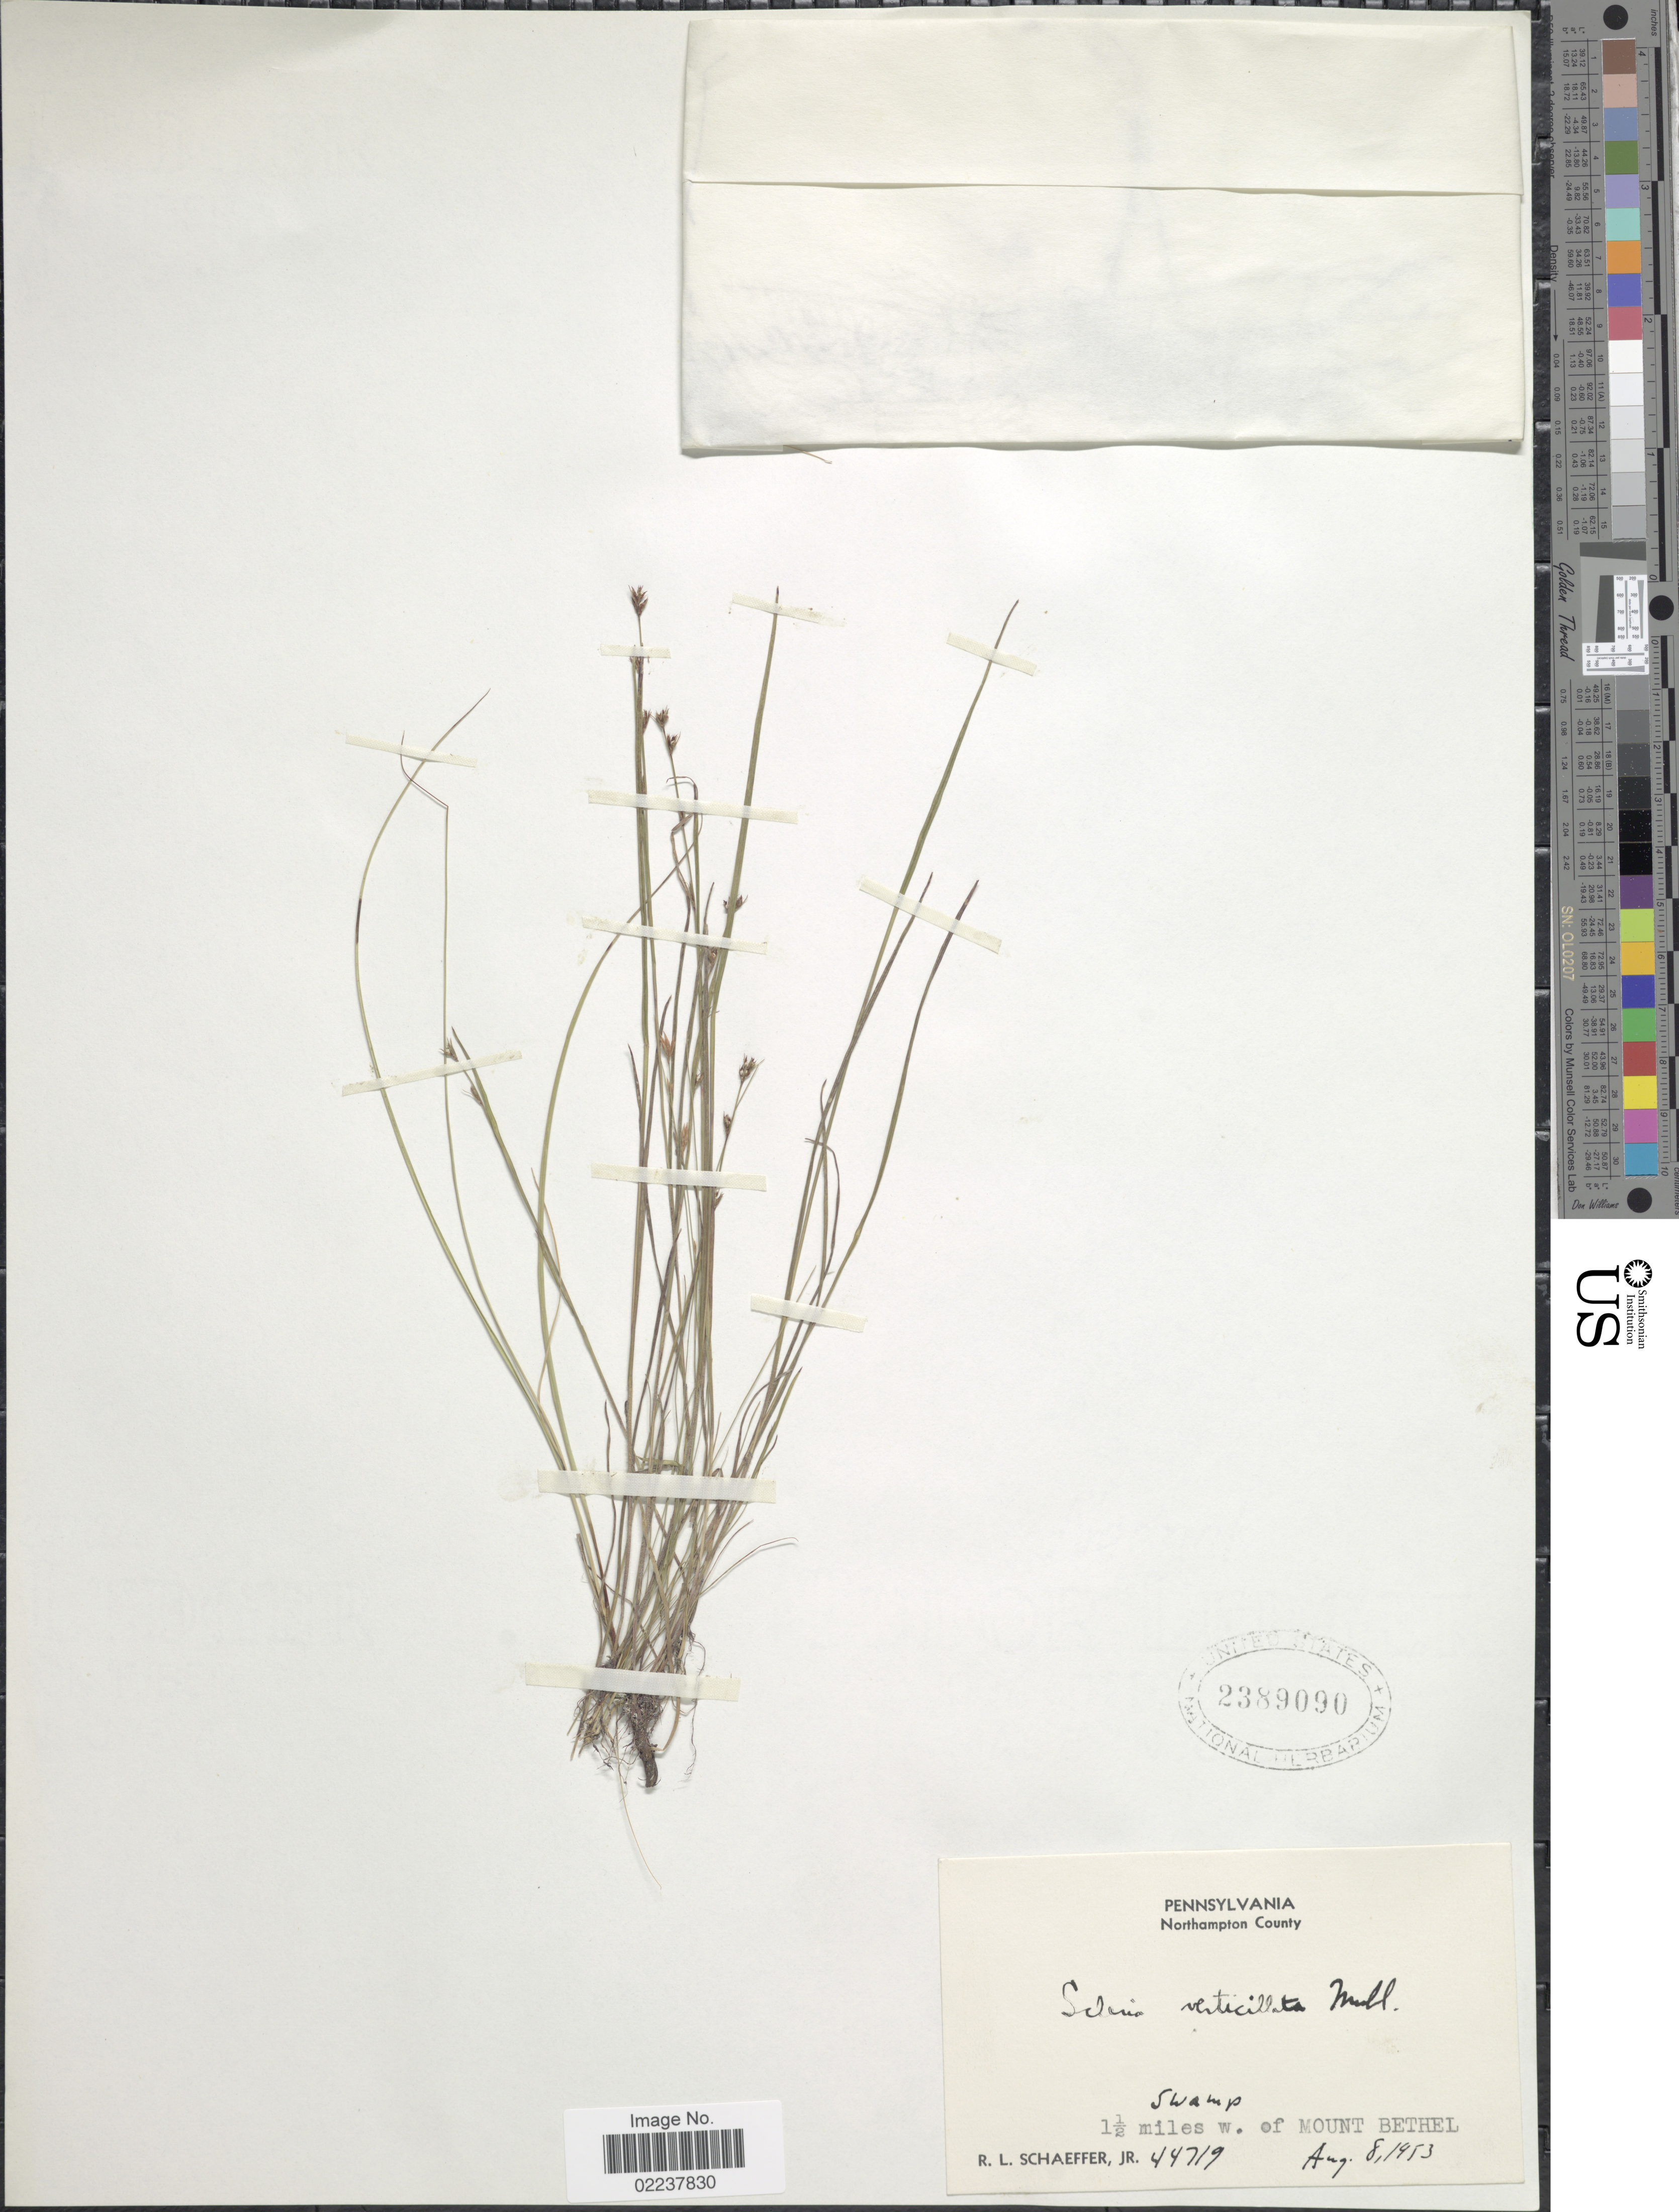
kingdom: Plantae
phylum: Tracheophyta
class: Liliopsida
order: Poales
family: Cyperaceae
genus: Scleria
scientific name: Scleria verticillata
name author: Muhl. ex Willd.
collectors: R. L. Schaeffer Jr.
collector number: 44719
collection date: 1953-08-08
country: United States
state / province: Pennsylvania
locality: Northampton County, 1 ½ miles w. of Mount Bethel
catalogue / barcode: US 2389090